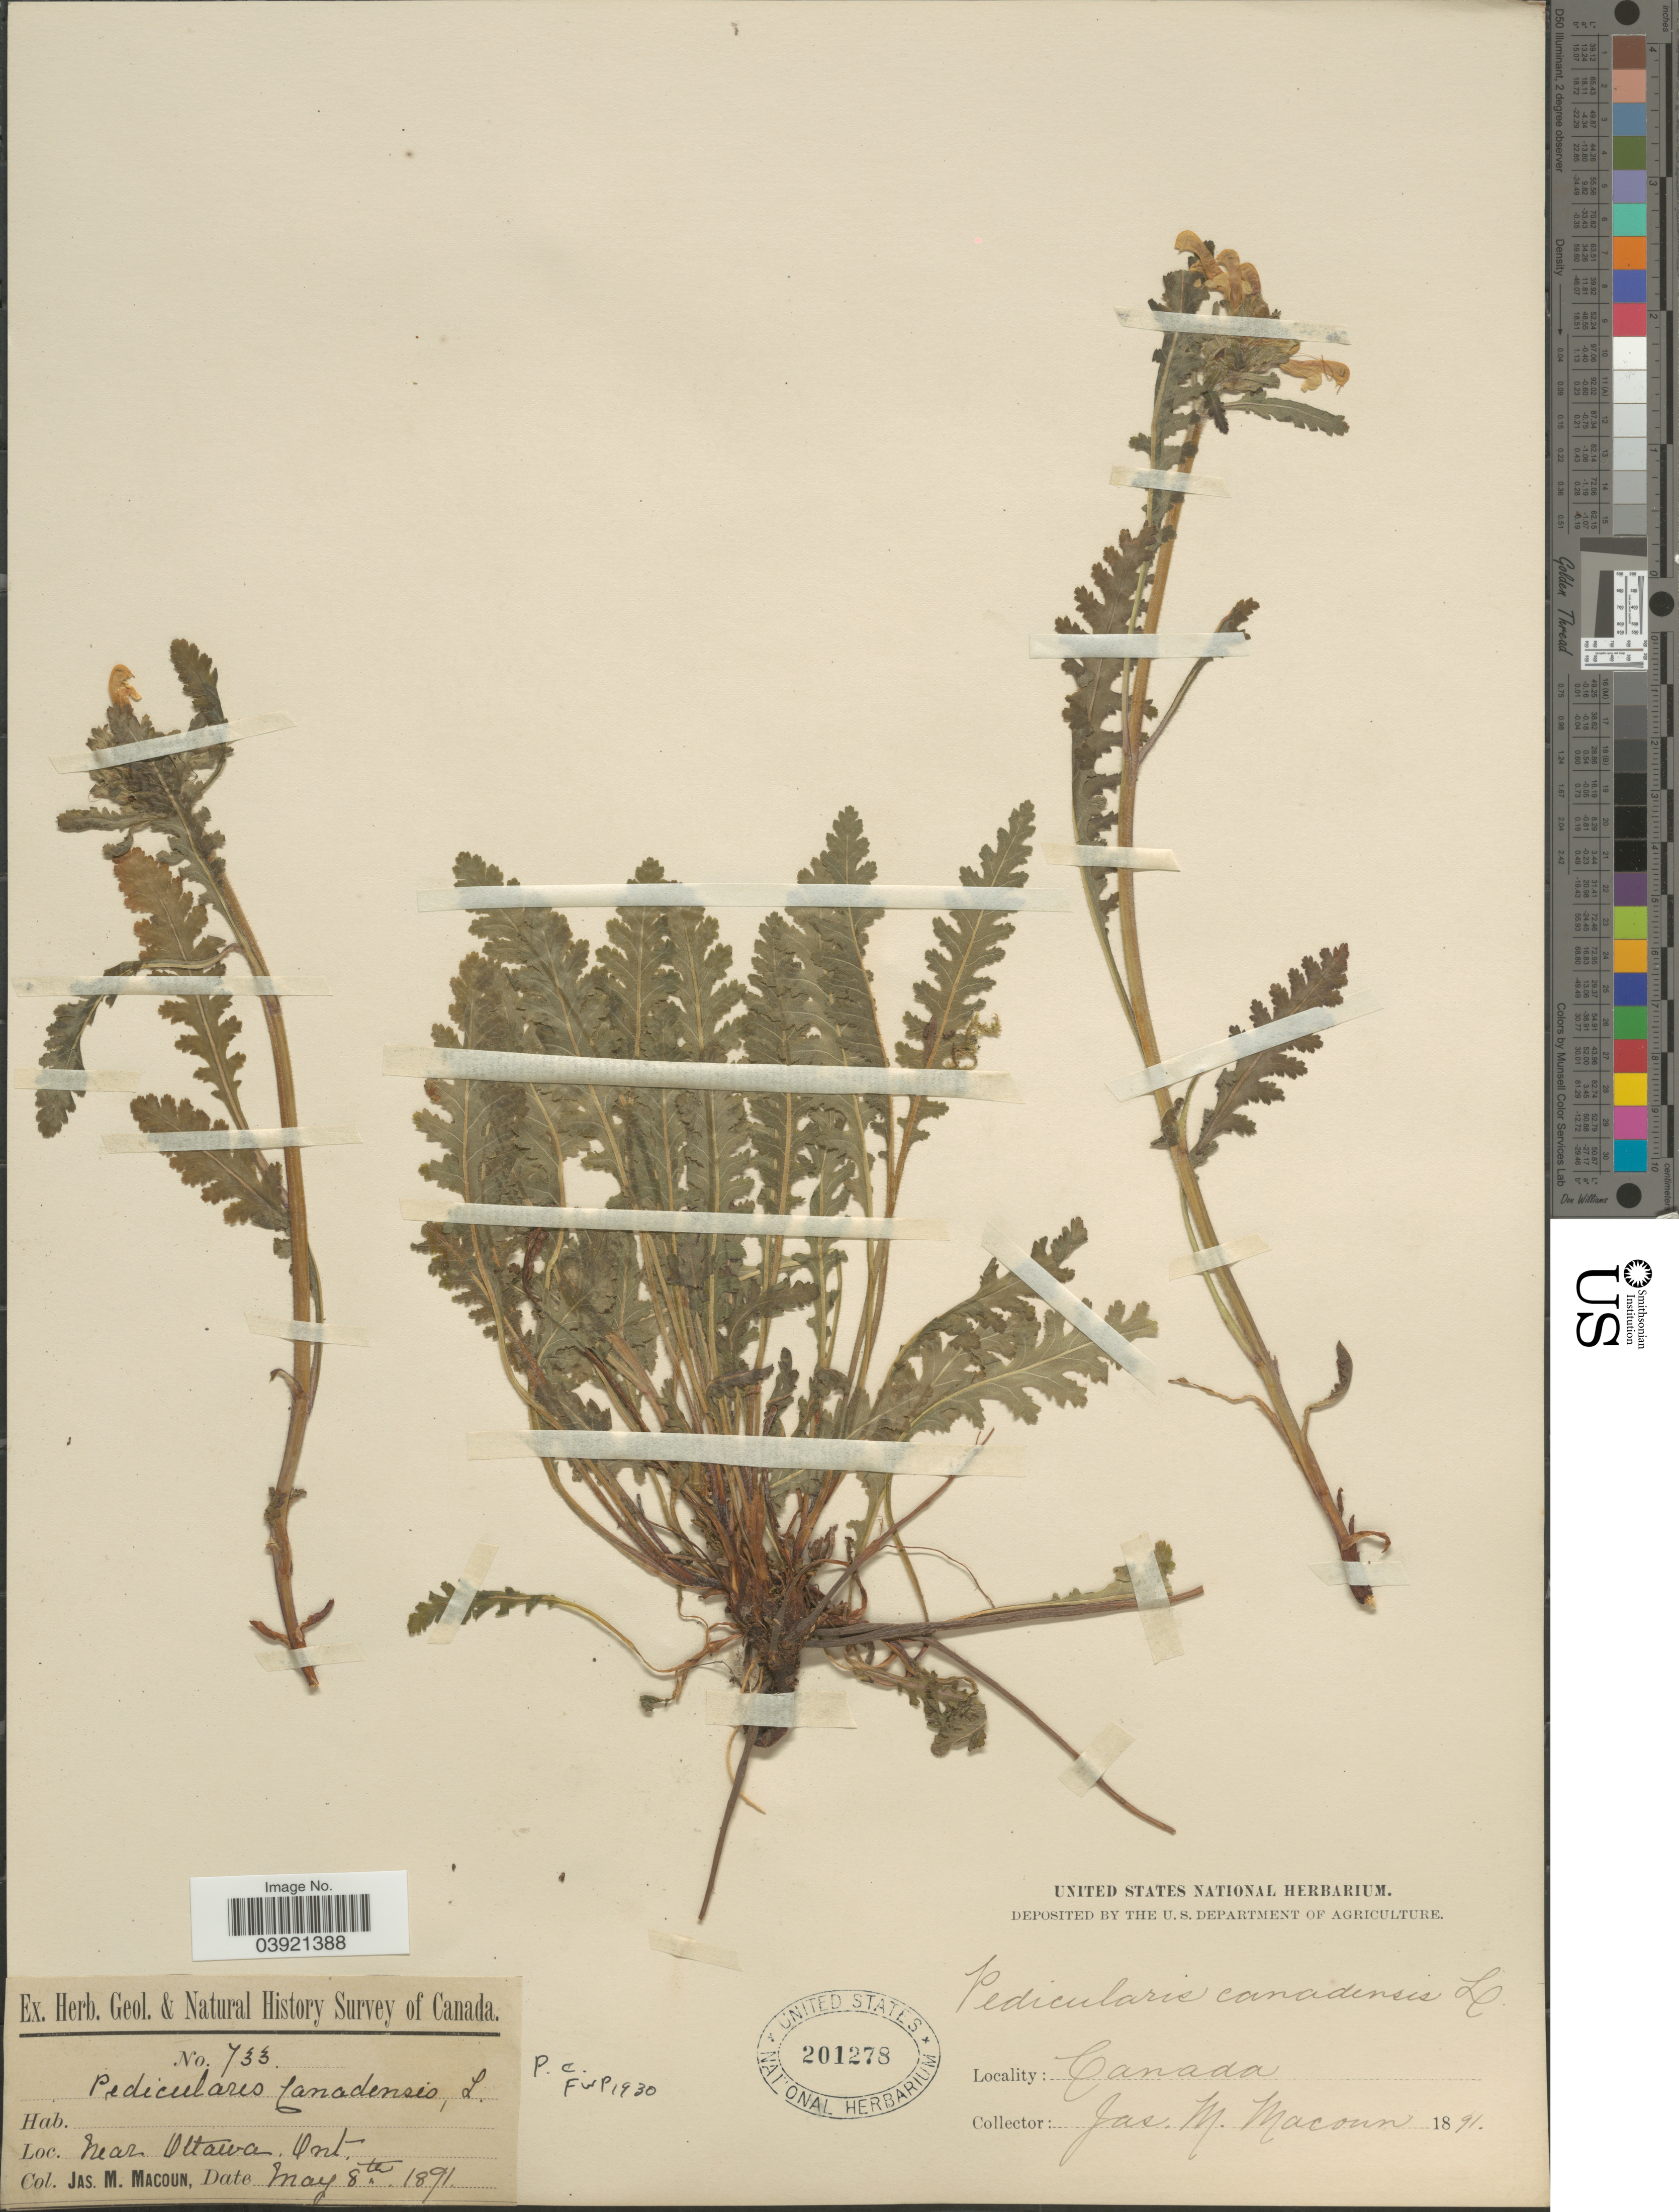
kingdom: Plantae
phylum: Tracheophyta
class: Magnoliopsida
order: Lamiales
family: Orobanchaceae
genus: Pedicularis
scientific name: Pedicularis canadensis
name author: L.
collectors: J. M. Macoun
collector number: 733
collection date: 1891-05-08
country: Canada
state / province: Ontario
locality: Near Ottawa.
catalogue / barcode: US 201278